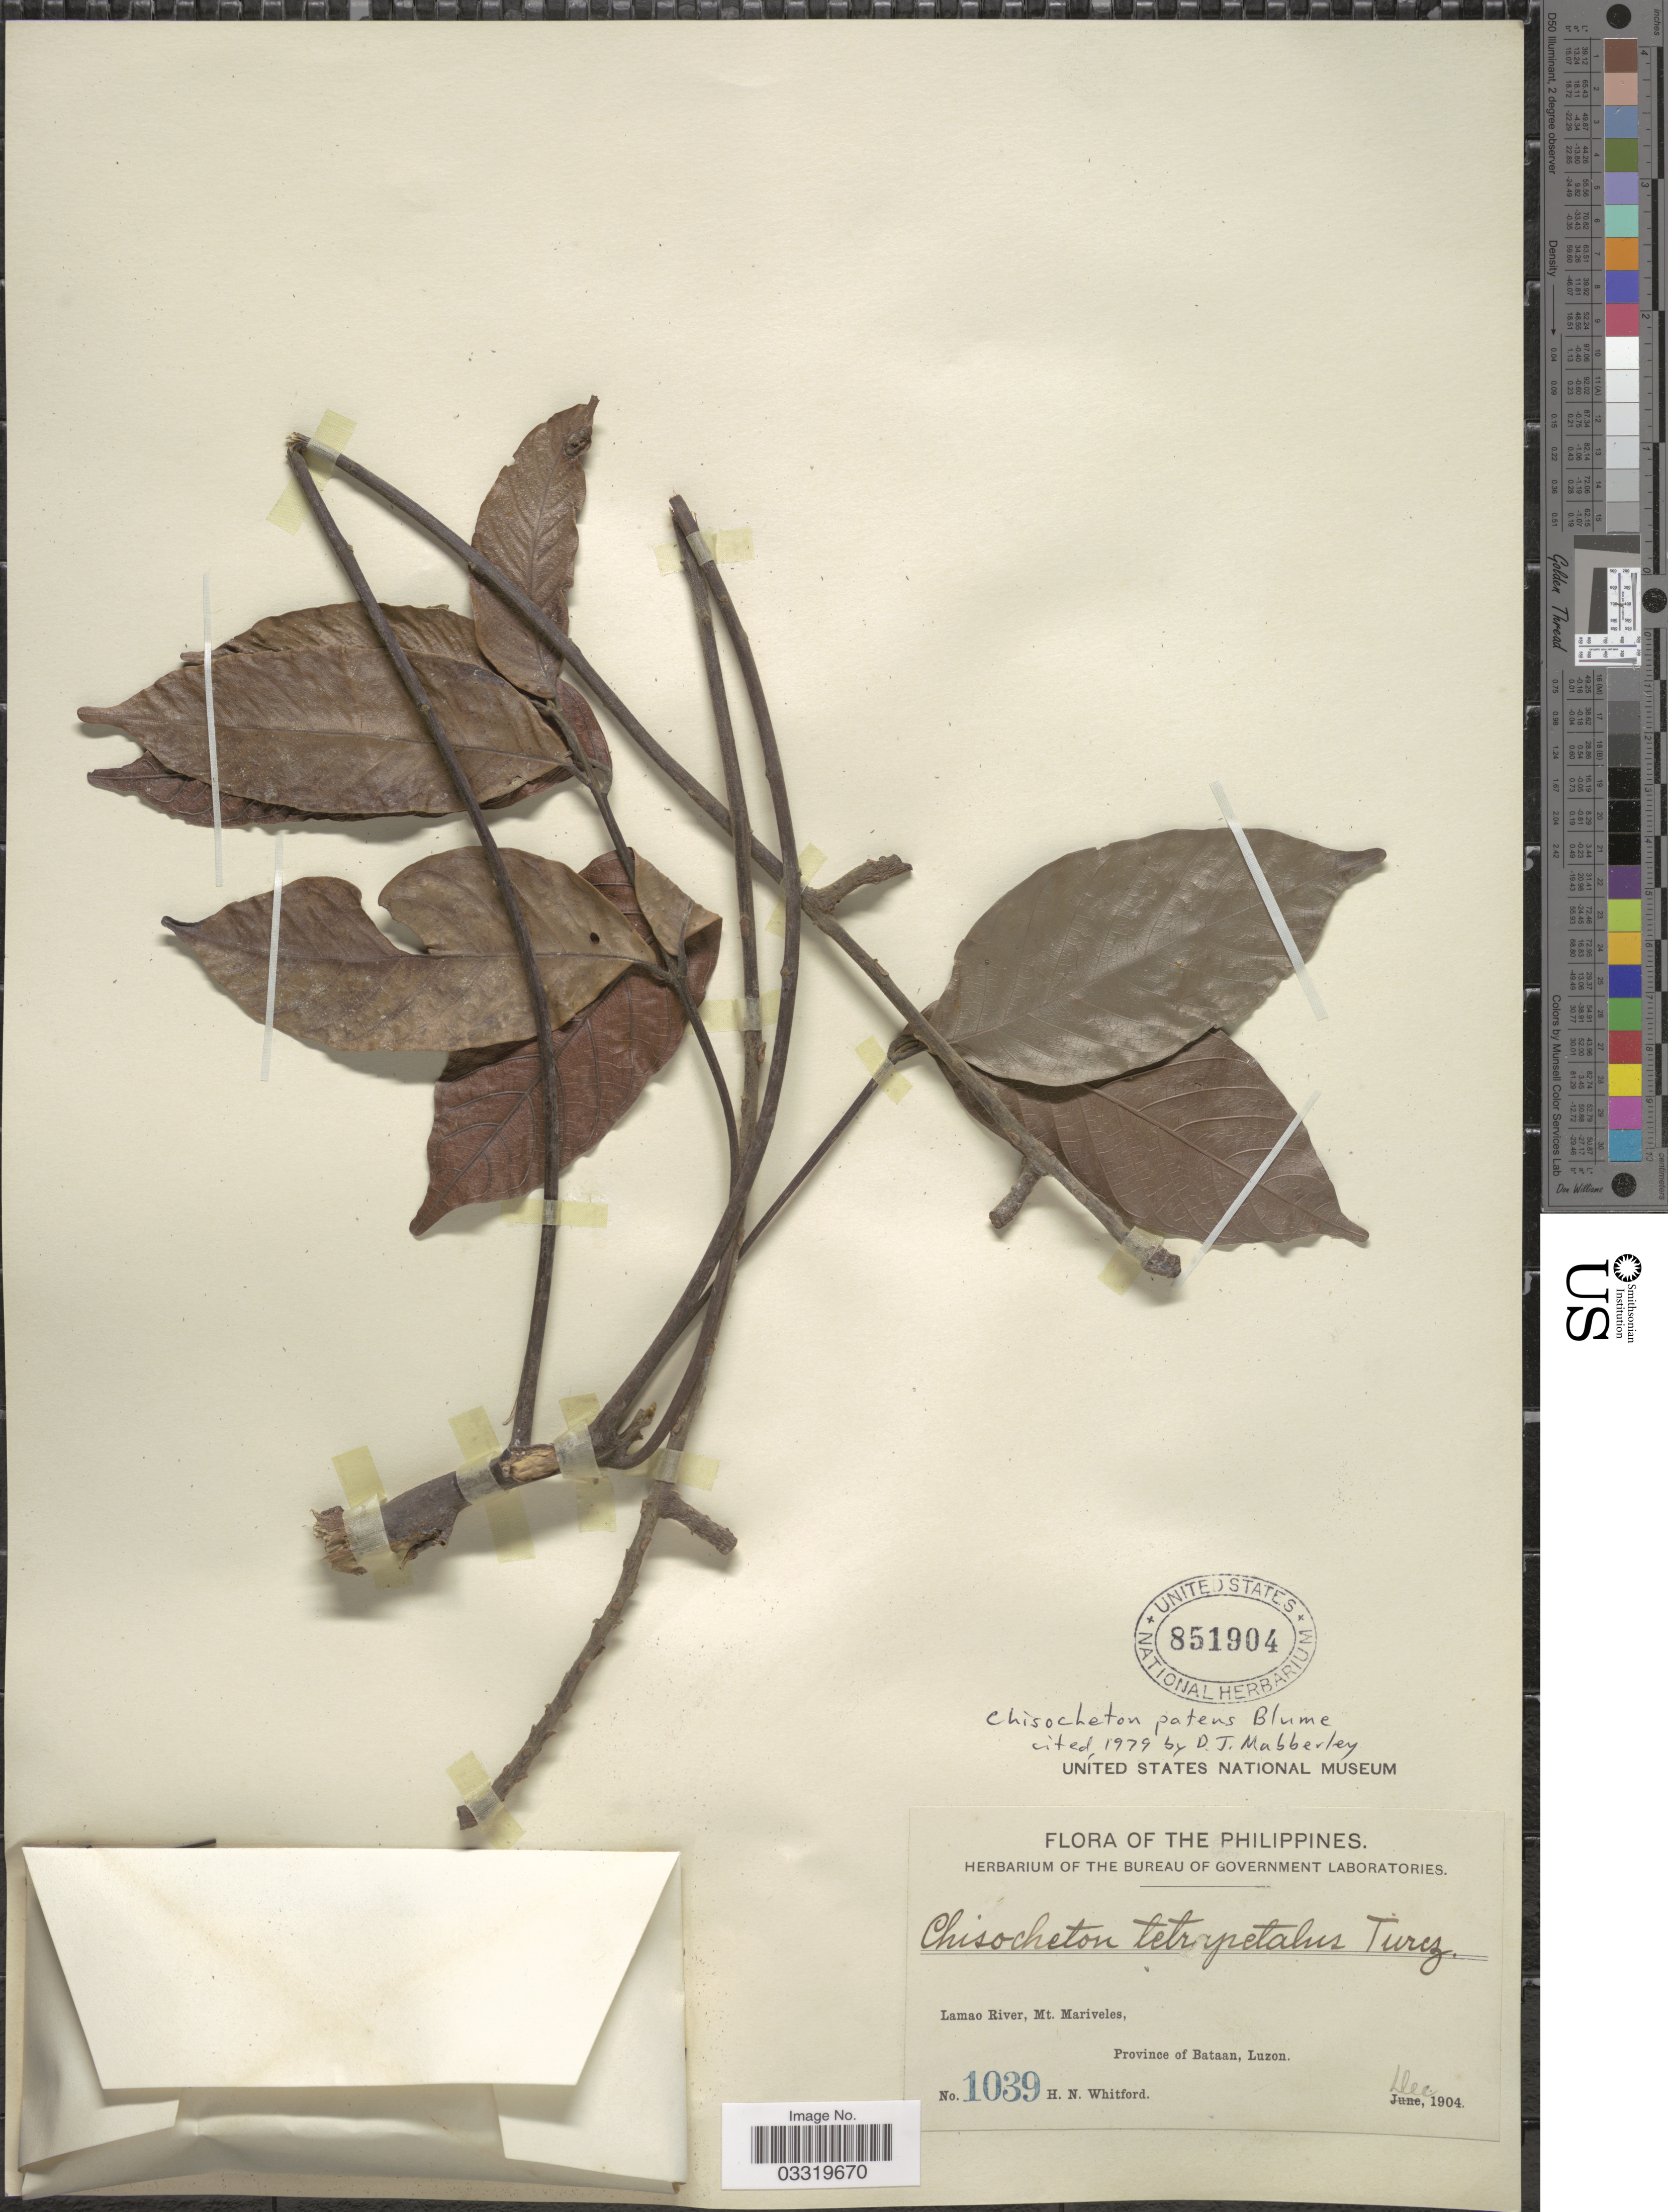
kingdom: Plantae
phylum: Tracheophyta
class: Magnoliopsida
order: Sapindales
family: Meliaceae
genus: Chisocheton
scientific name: Chisocheton patens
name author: Blume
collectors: H. N. Whitford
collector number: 1039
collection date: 1904-12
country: Philippines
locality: Lamao River, Mt. Mariveles, Province of Bataan, Luzon.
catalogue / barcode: US 851904